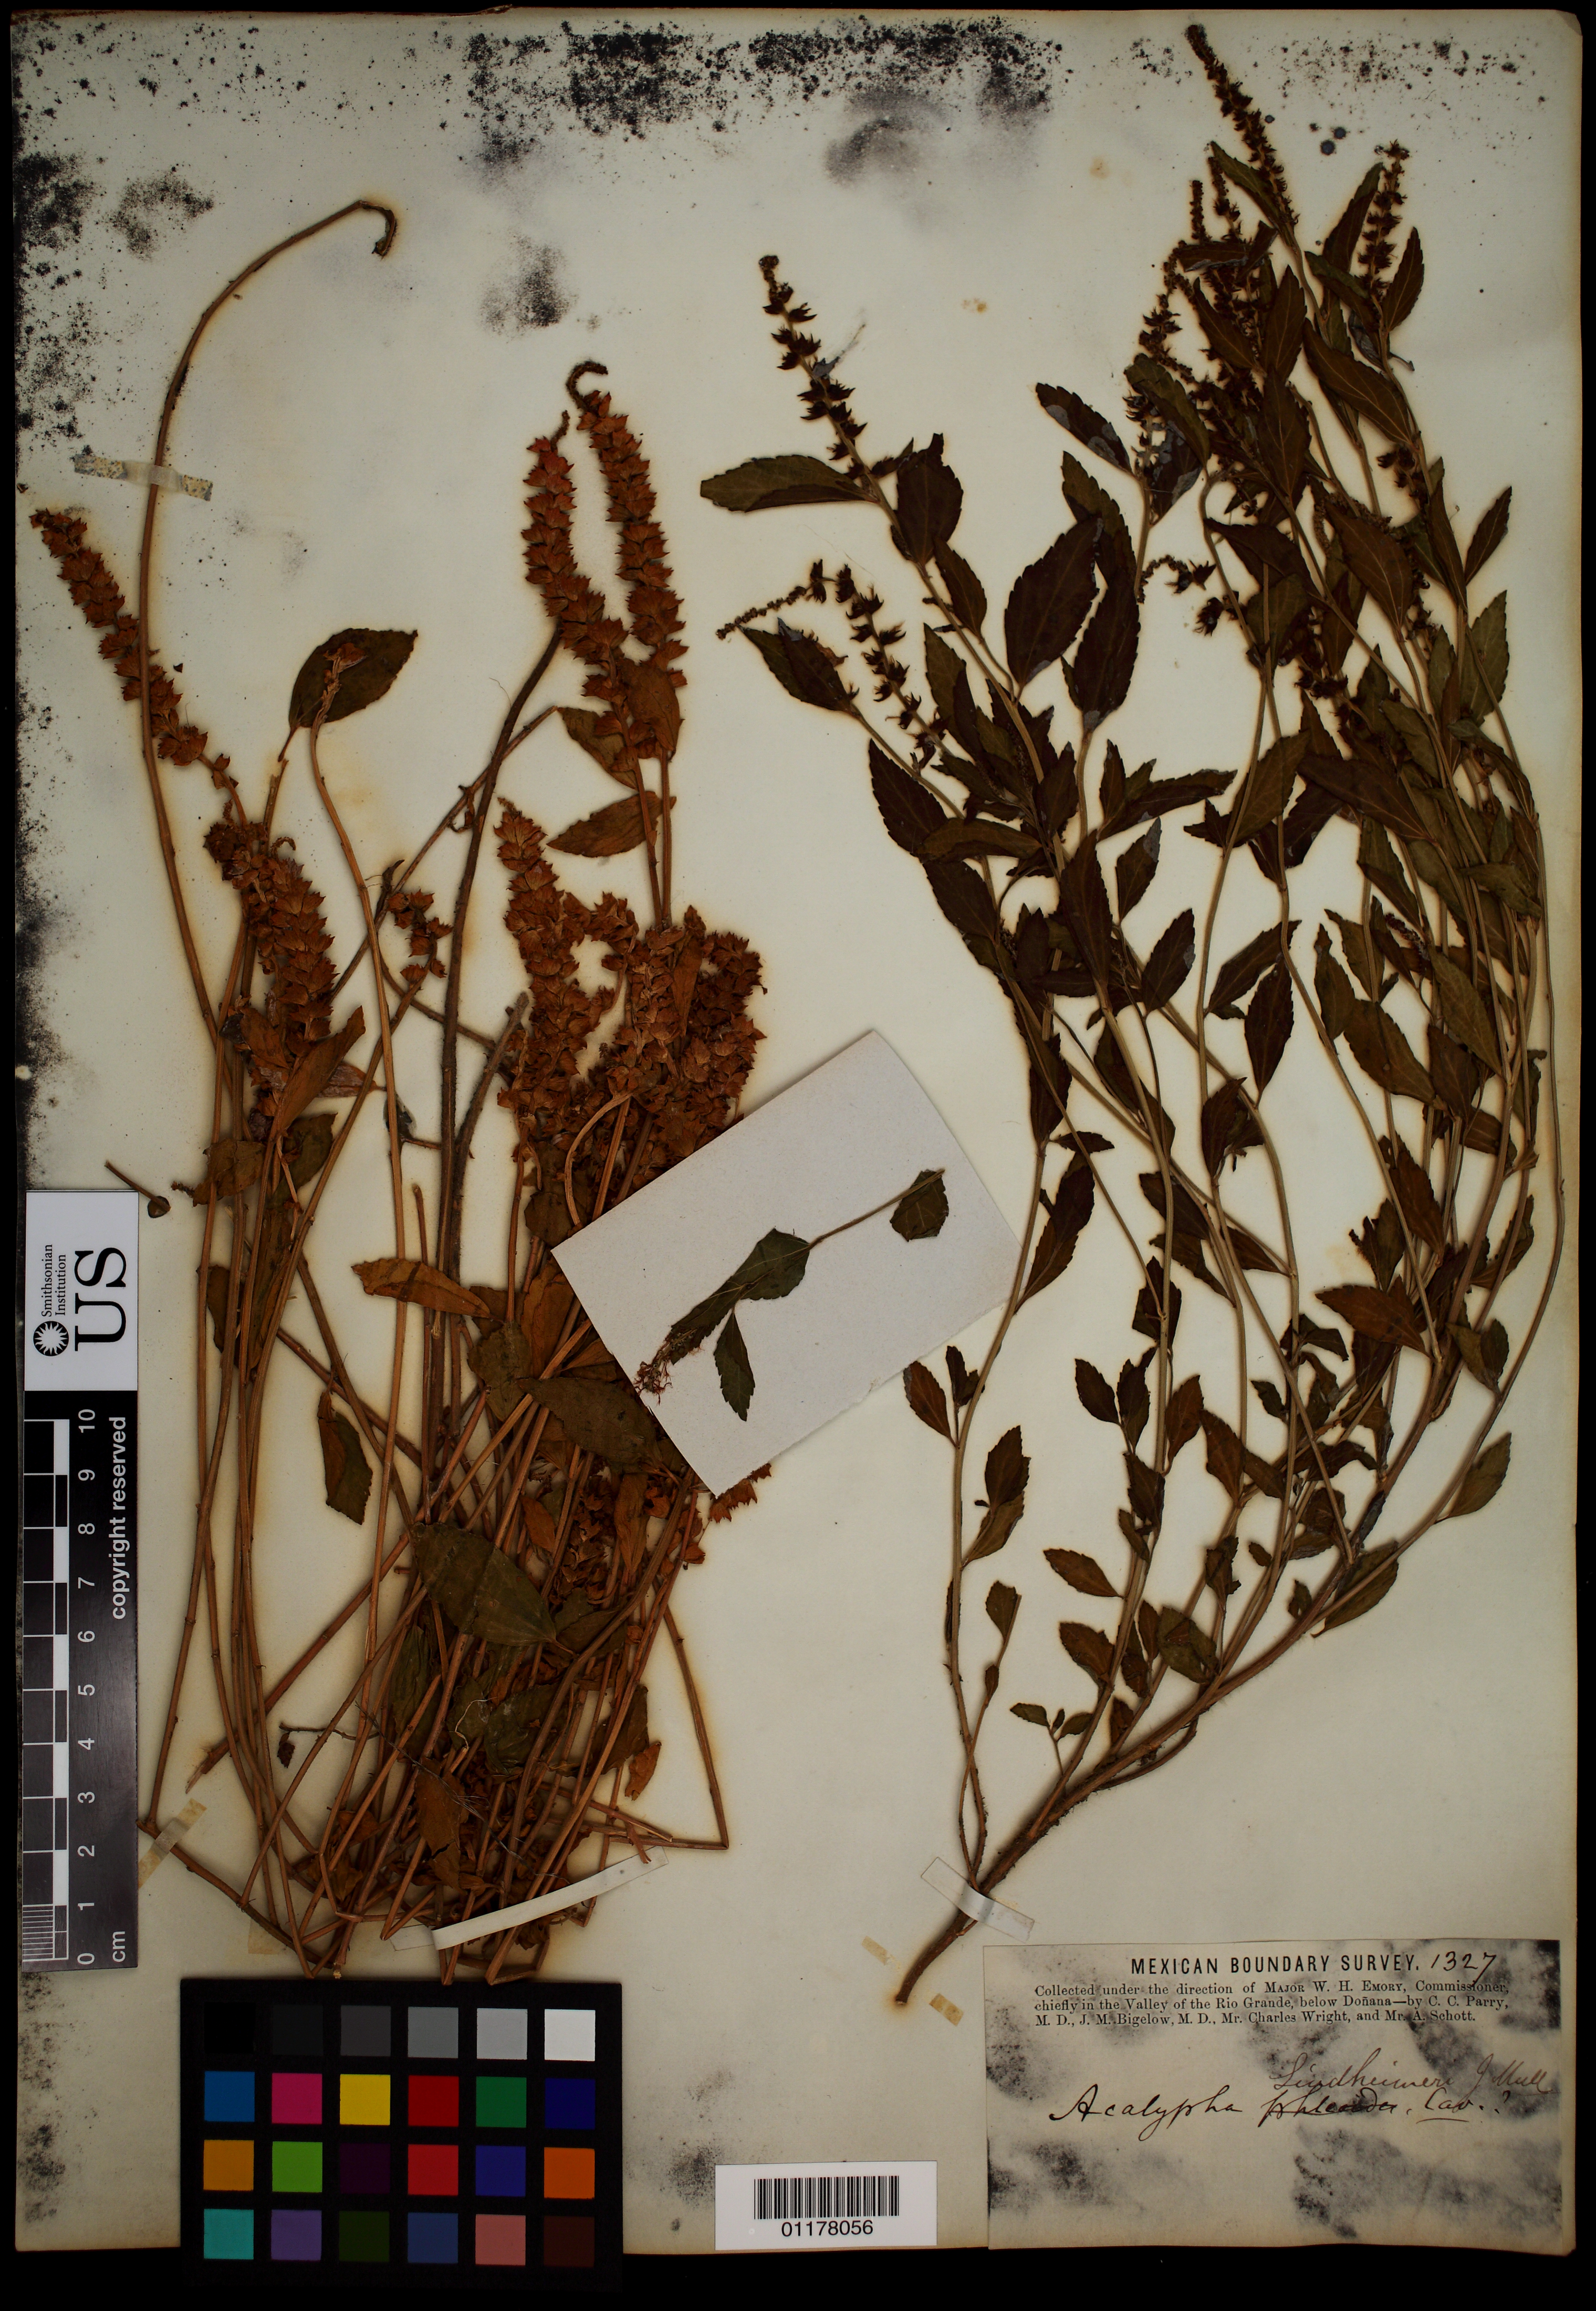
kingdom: Plantae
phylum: Tracheophyta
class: Magnoliopsida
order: Malpighiales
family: Euphorbiaceae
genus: Acalypha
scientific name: Acalypha lindheimeri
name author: Müll. Arg.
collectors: C. C. Parry, J. M. Bigelow & J. M. Bigelow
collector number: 1327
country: United States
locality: In the valley of the Rio Grande.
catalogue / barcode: US 1